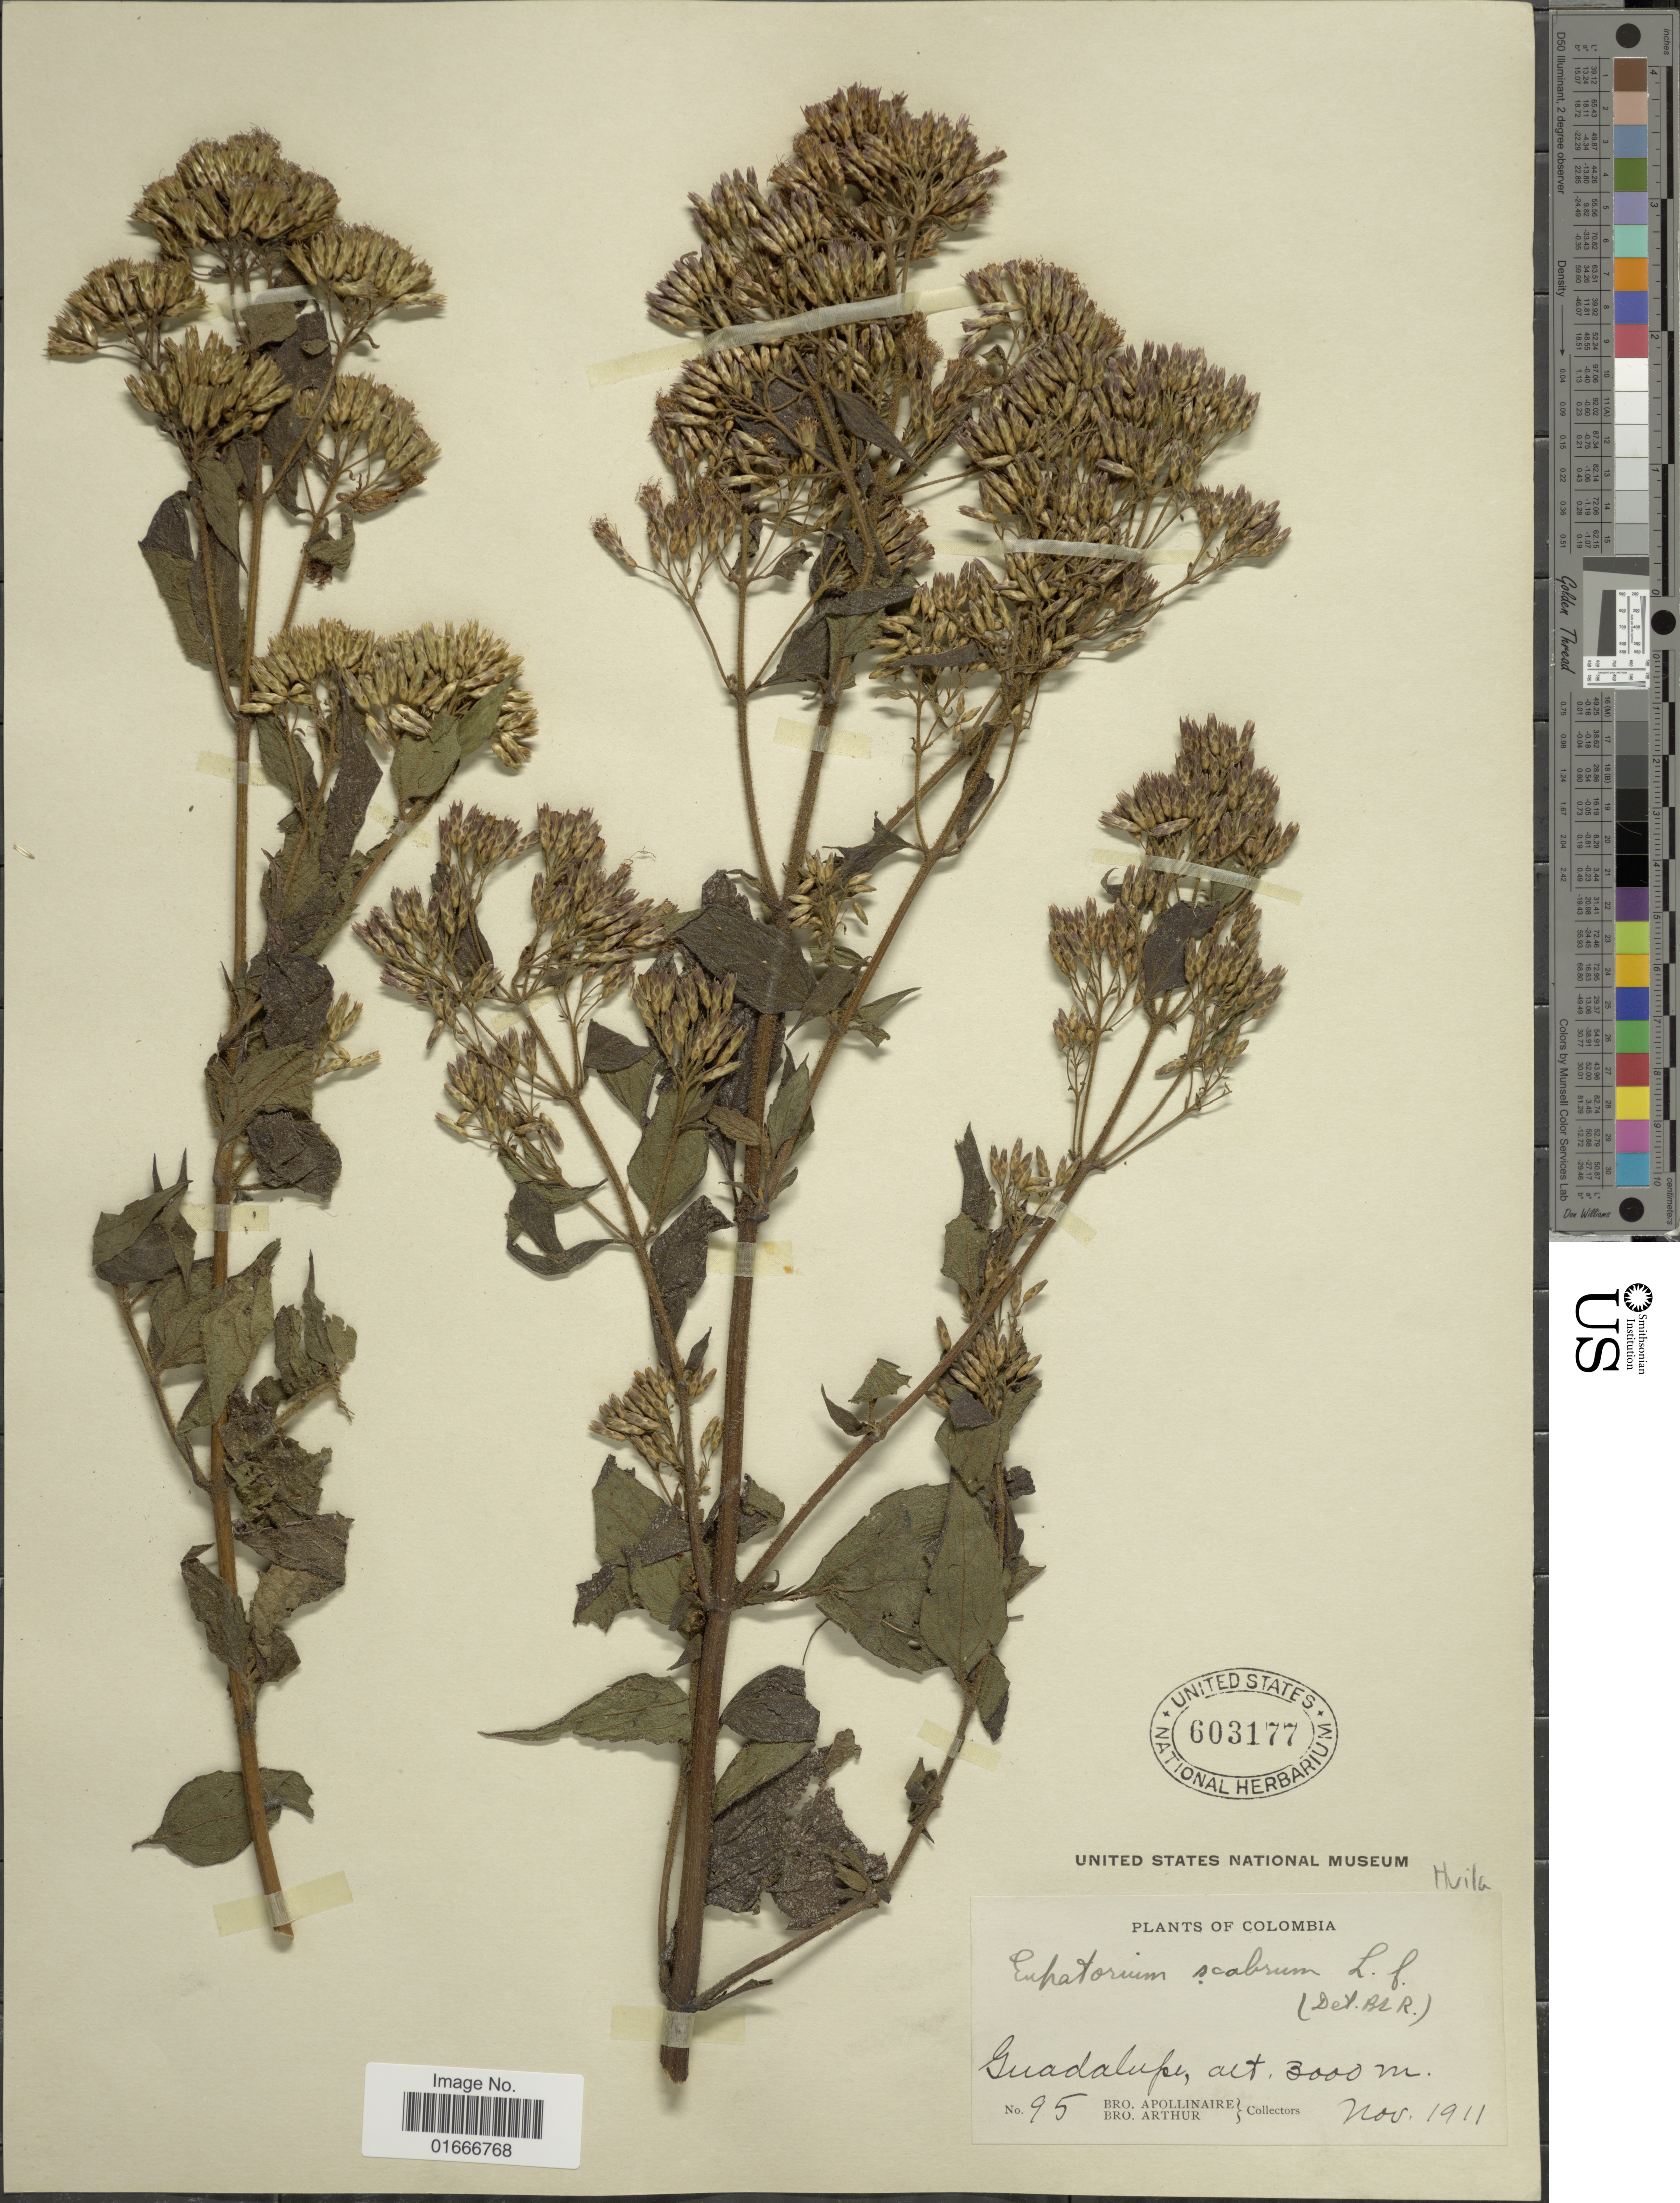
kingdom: Plantae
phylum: Tracheophyta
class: Magnoliopsida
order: Asterales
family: Asteraceae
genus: Chromolaena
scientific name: Chromolaena scabra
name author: (L. f.) R.M. King & H. Rob.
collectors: Bro. Apollinaire & Bro. Arthur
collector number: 95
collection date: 1911-11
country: Colombia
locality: Guadalupe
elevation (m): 3000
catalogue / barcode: US 603177